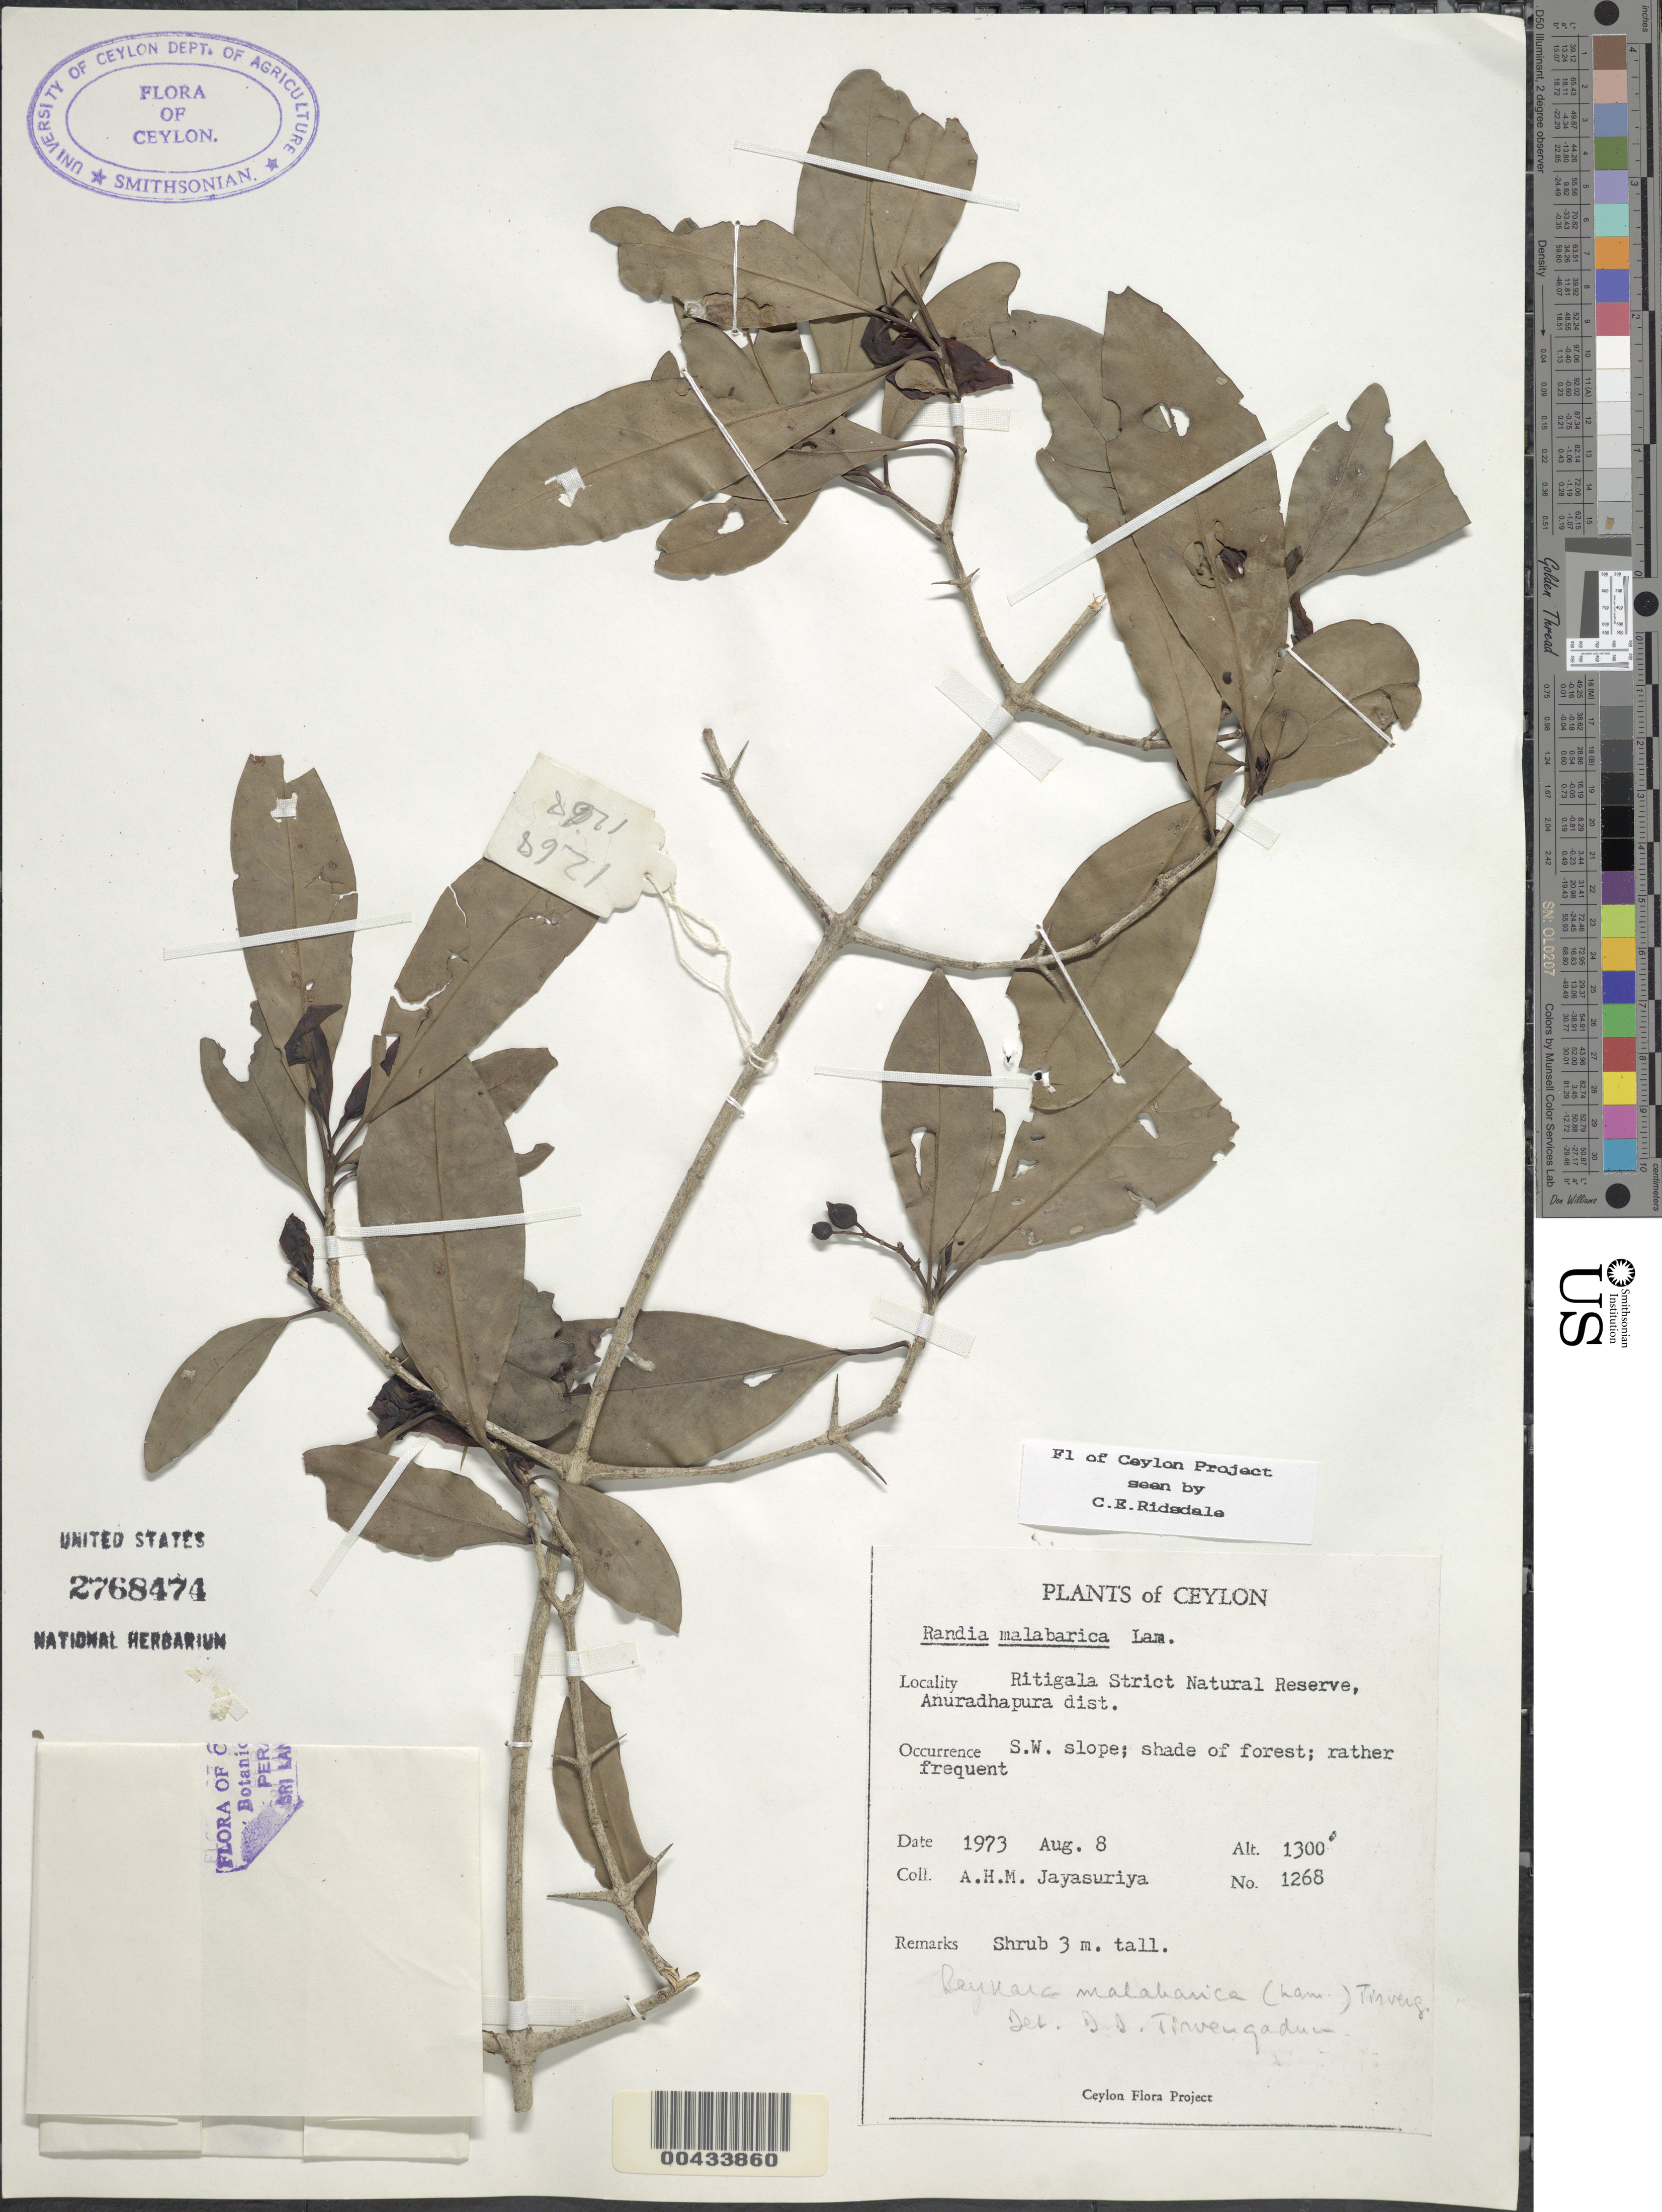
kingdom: Plantae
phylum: Tracheophyta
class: Magnoliopsida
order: Gentianales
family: Rubiaceae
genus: Benkara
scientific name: Benkara malabarica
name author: (Lam.) Tirveng.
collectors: A. H. Jayasuriya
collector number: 1268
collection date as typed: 08 Aug 1973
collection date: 1973-08-08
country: Sri Lanka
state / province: North Central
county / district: Anuradhapura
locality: Ritigala Strict Natural Reserve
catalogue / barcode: US 2768474